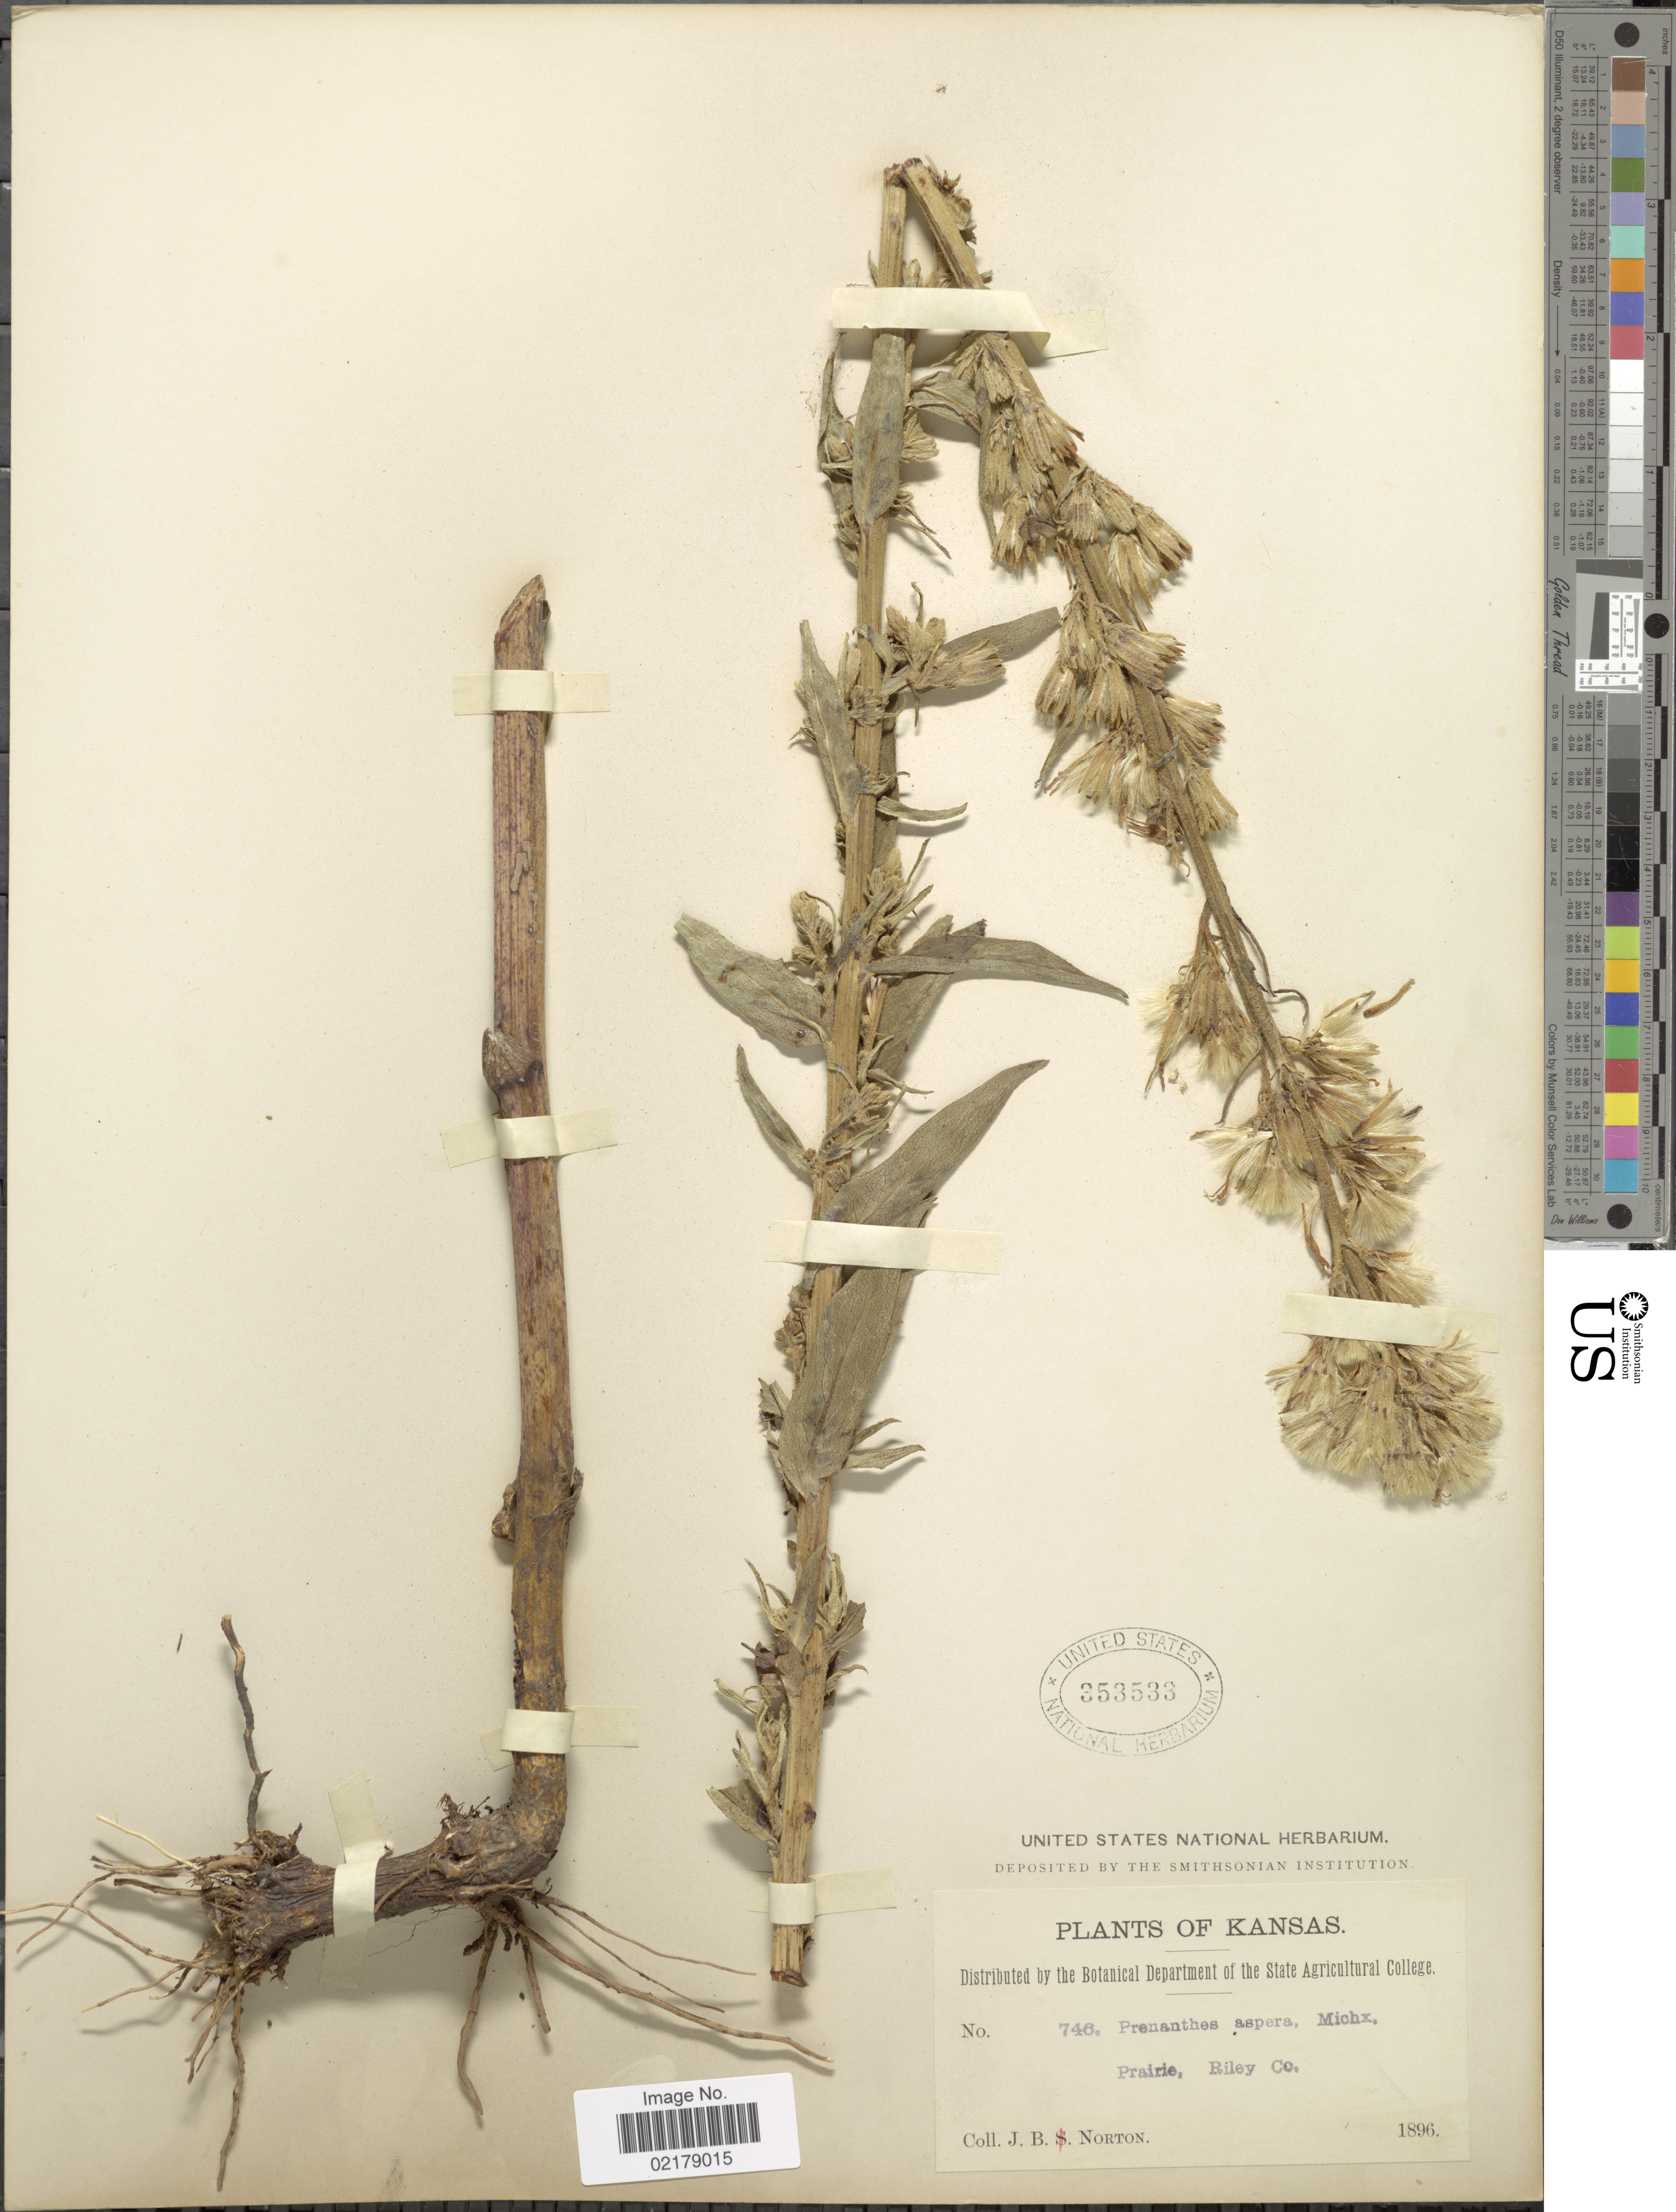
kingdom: Plantae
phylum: Tracheophyta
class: Magnoliopsida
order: Asterales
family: Asteraceae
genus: Nabalus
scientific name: Nabalus asper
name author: (Michx.) Torr. & A. Gray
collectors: J. B. Norton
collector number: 746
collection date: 1896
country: United States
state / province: Kansas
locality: Prairie, Riley Co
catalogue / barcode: US 353533